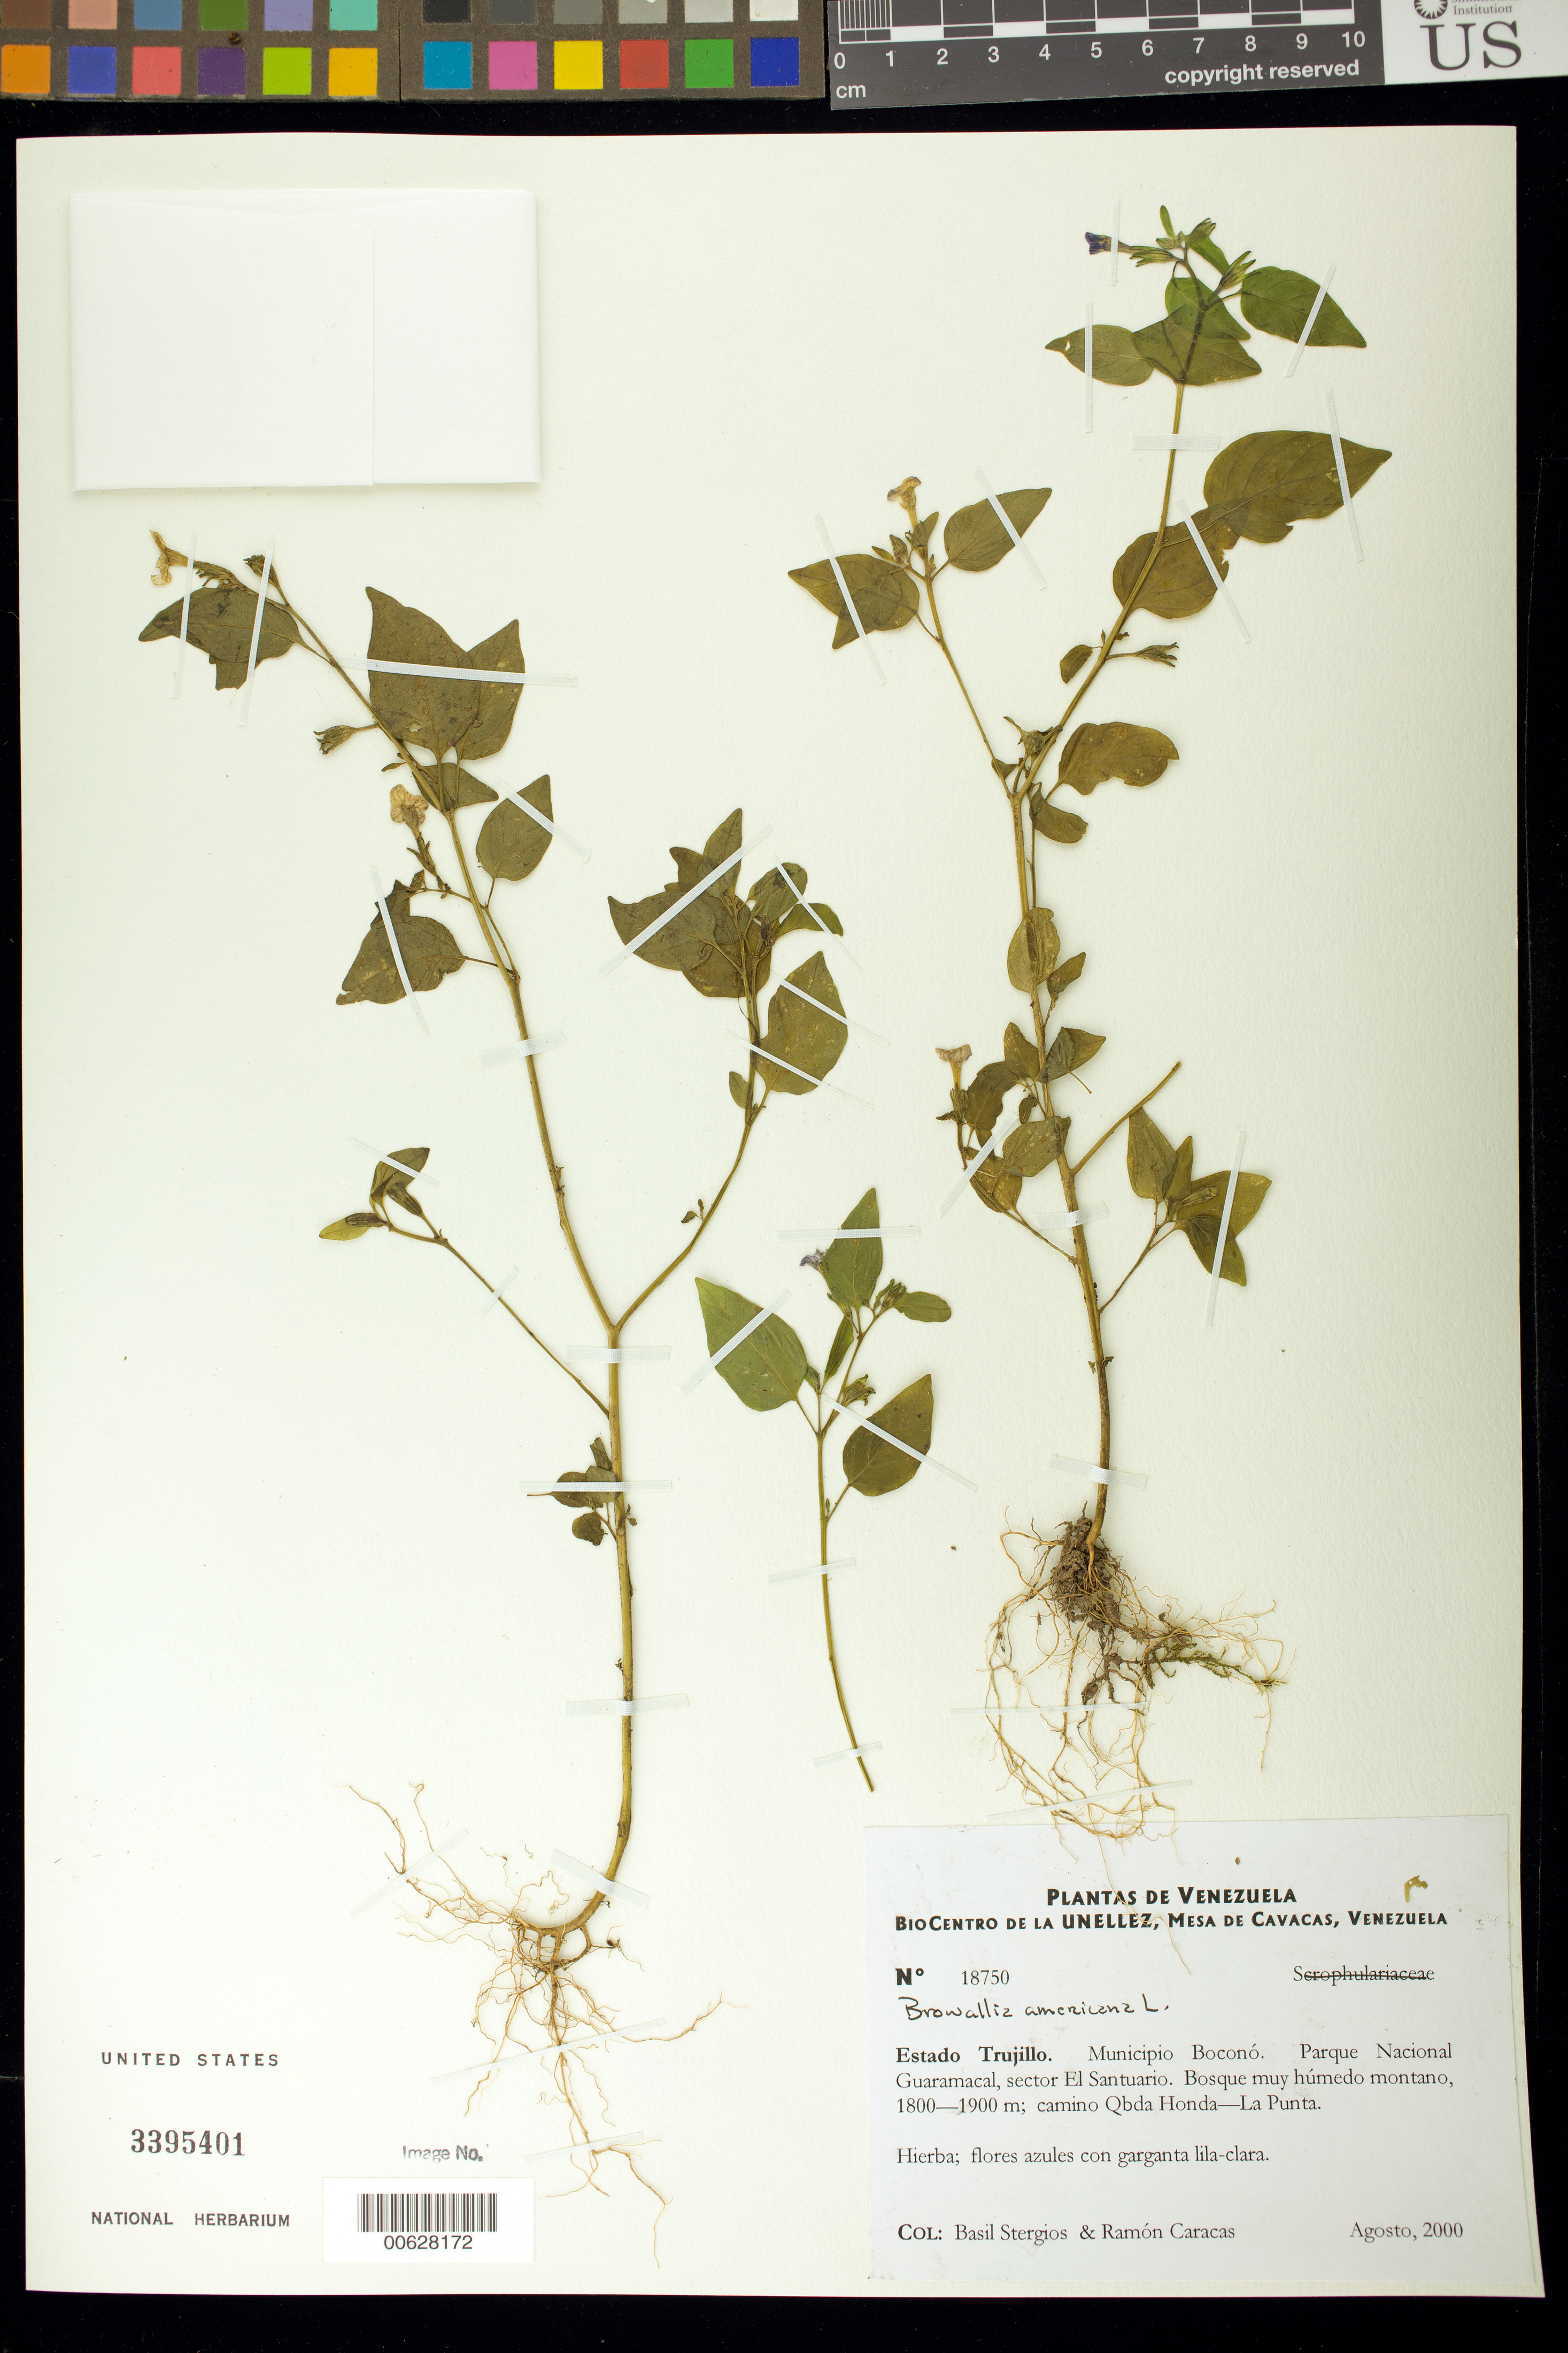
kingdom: Plantae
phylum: Tracheophyta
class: Magnoliopsida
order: Solanales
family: Solanaceae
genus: Browallia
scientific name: Browallia americana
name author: L.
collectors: B. G. Stergios & R. Caracas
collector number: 18750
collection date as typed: Aug 2000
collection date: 2000-08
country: Venezuela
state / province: Trujillo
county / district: Boconó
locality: Parque Nacional Guaramacal, El Santuarío, Quebrada Honda-La Punta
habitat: Bosque muy húmedo montano.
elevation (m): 1800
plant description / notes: PORT, US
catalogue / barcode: US 3395401